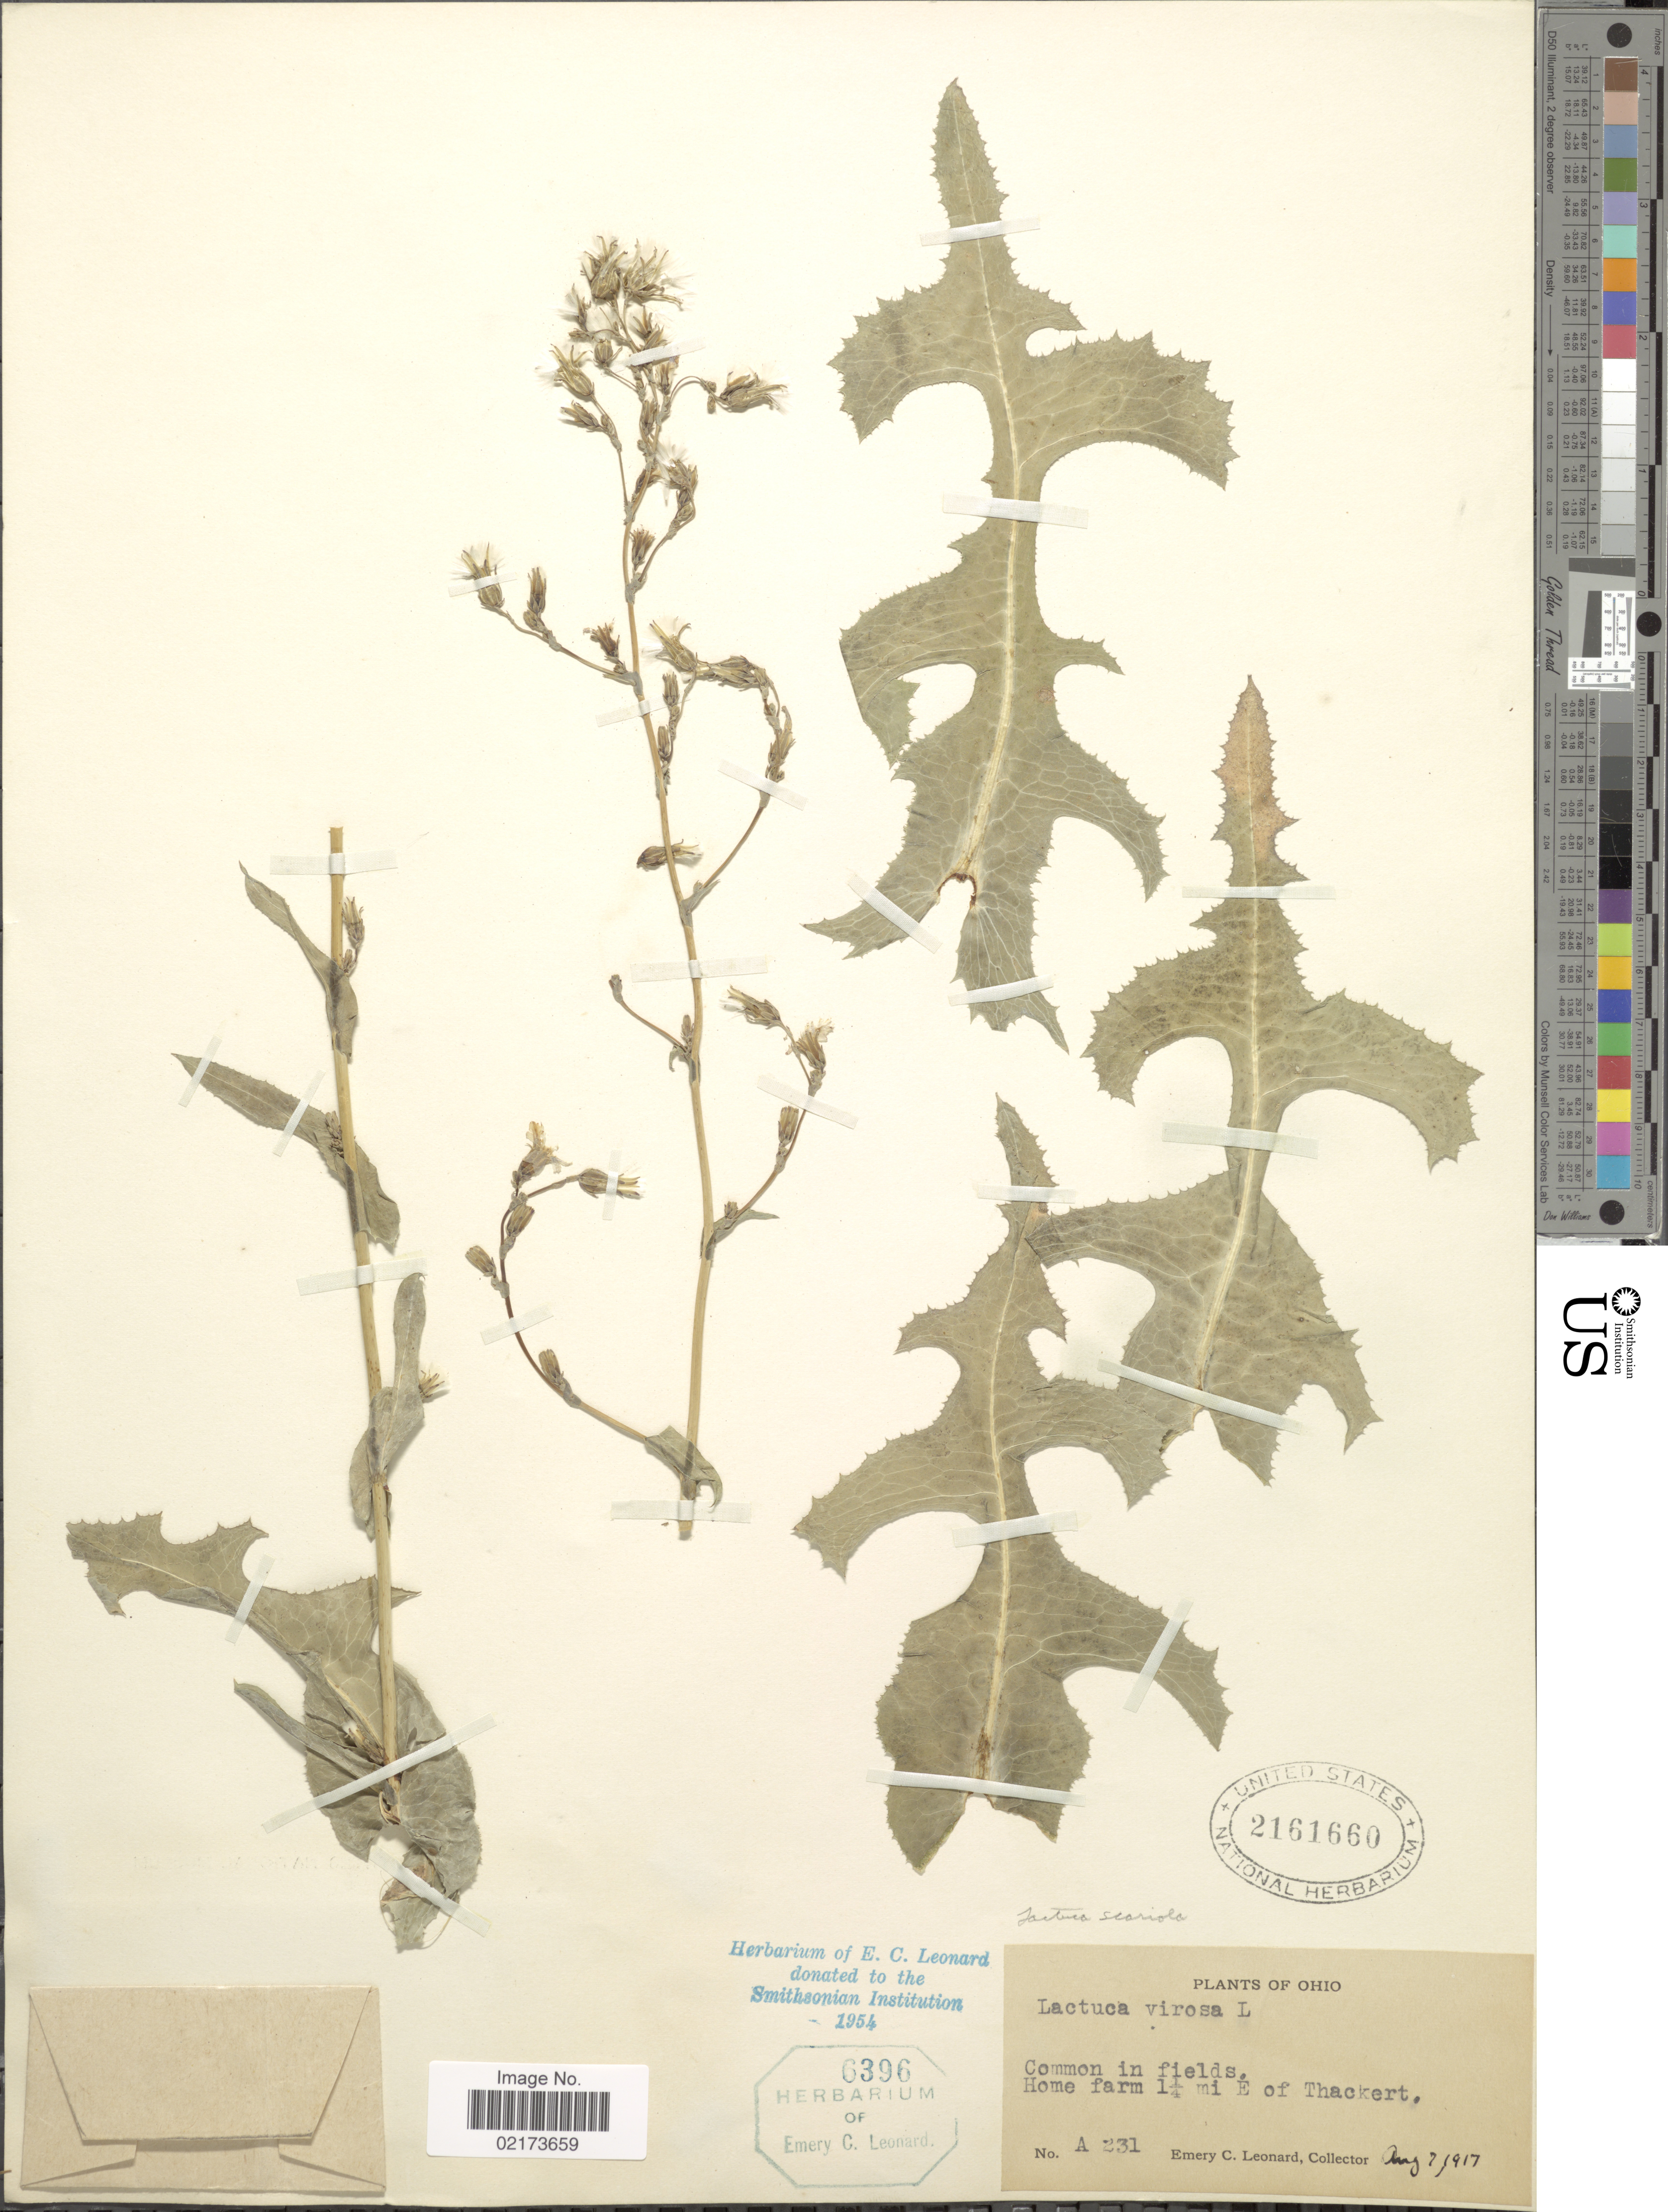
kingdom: Plantae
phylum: Tracheophyta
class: Magnoliopsida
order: Asterales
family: Asteraceae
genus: Lactuca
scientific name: Lactuca serriola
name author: L.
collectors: E. C. Leonard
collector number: A231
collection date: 1917-08-07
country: United States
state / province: Ohio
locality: Home farm 1 1/4 mi E of Thackert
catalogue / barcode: US 2161660